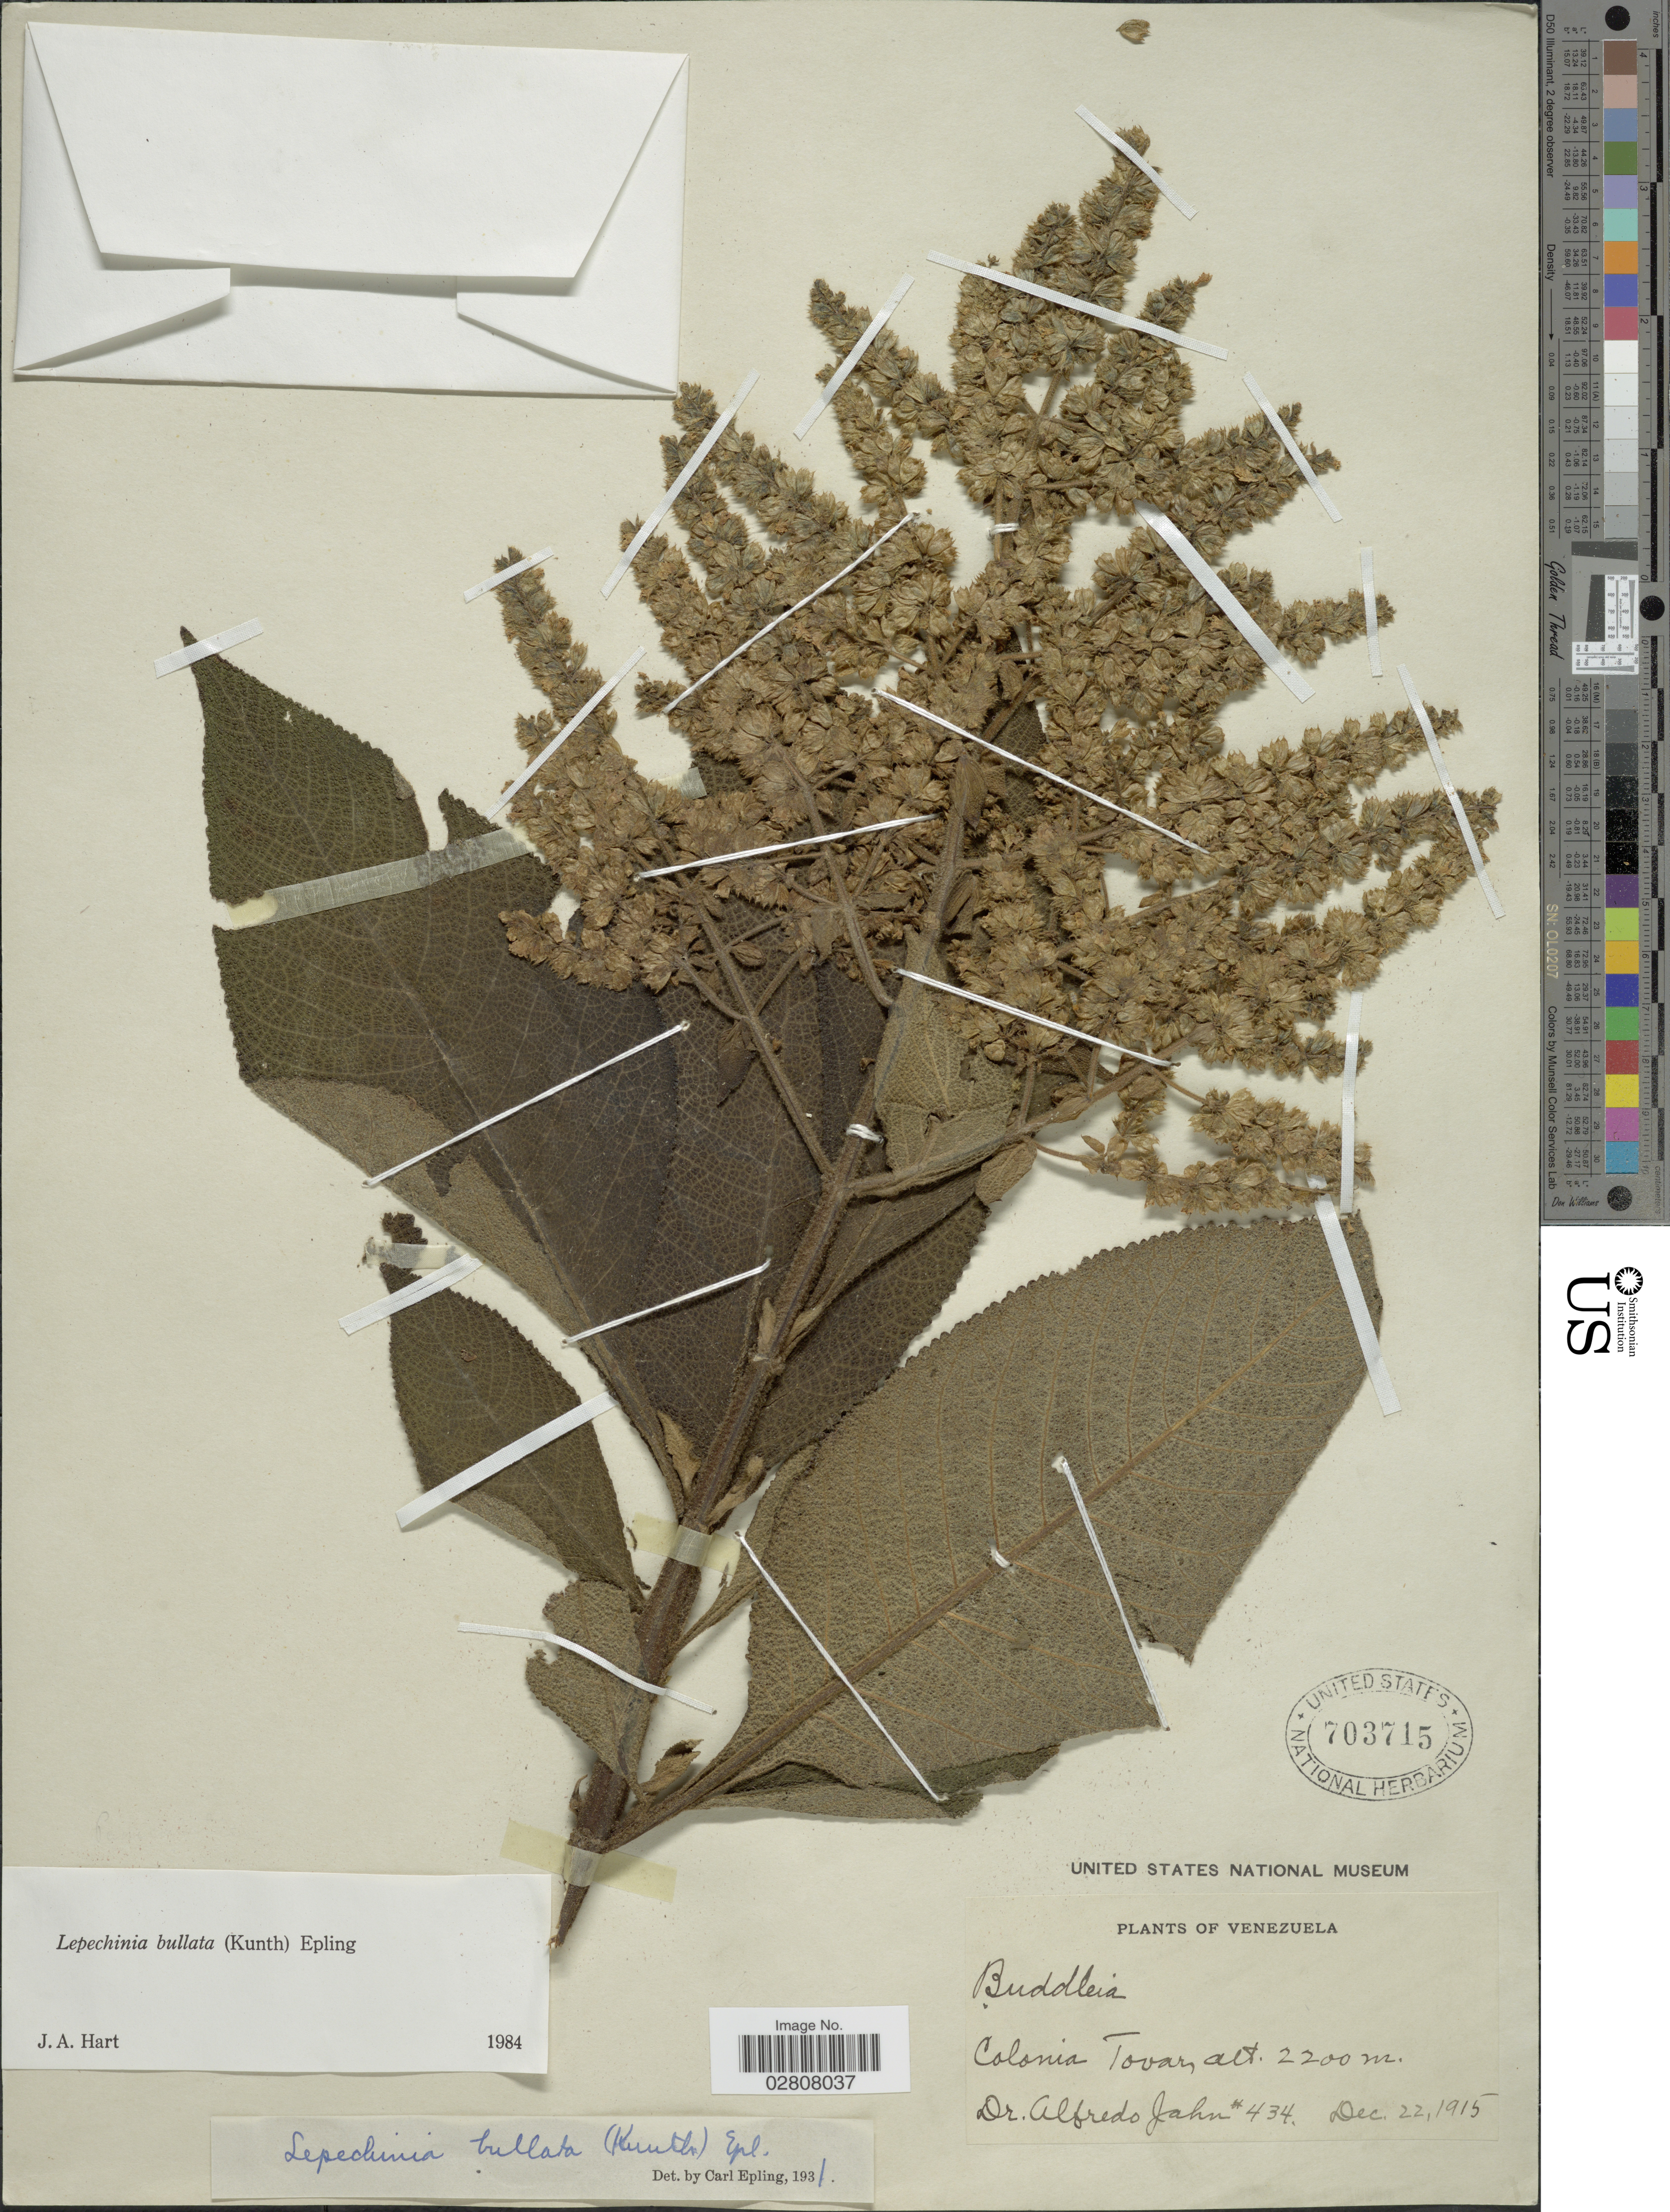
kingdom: Plantae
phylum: Tracheophyta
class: Magnoliopsida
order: Lamiales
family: Lamiaceae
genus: Lepechinia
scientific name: Lepechinia bullata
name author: (Kunth) Epling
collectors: A. Jahn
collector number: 434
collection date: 1915-12-22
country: Venezuela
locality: Colonia Tovar.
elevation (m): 2200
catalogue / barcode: US 703715